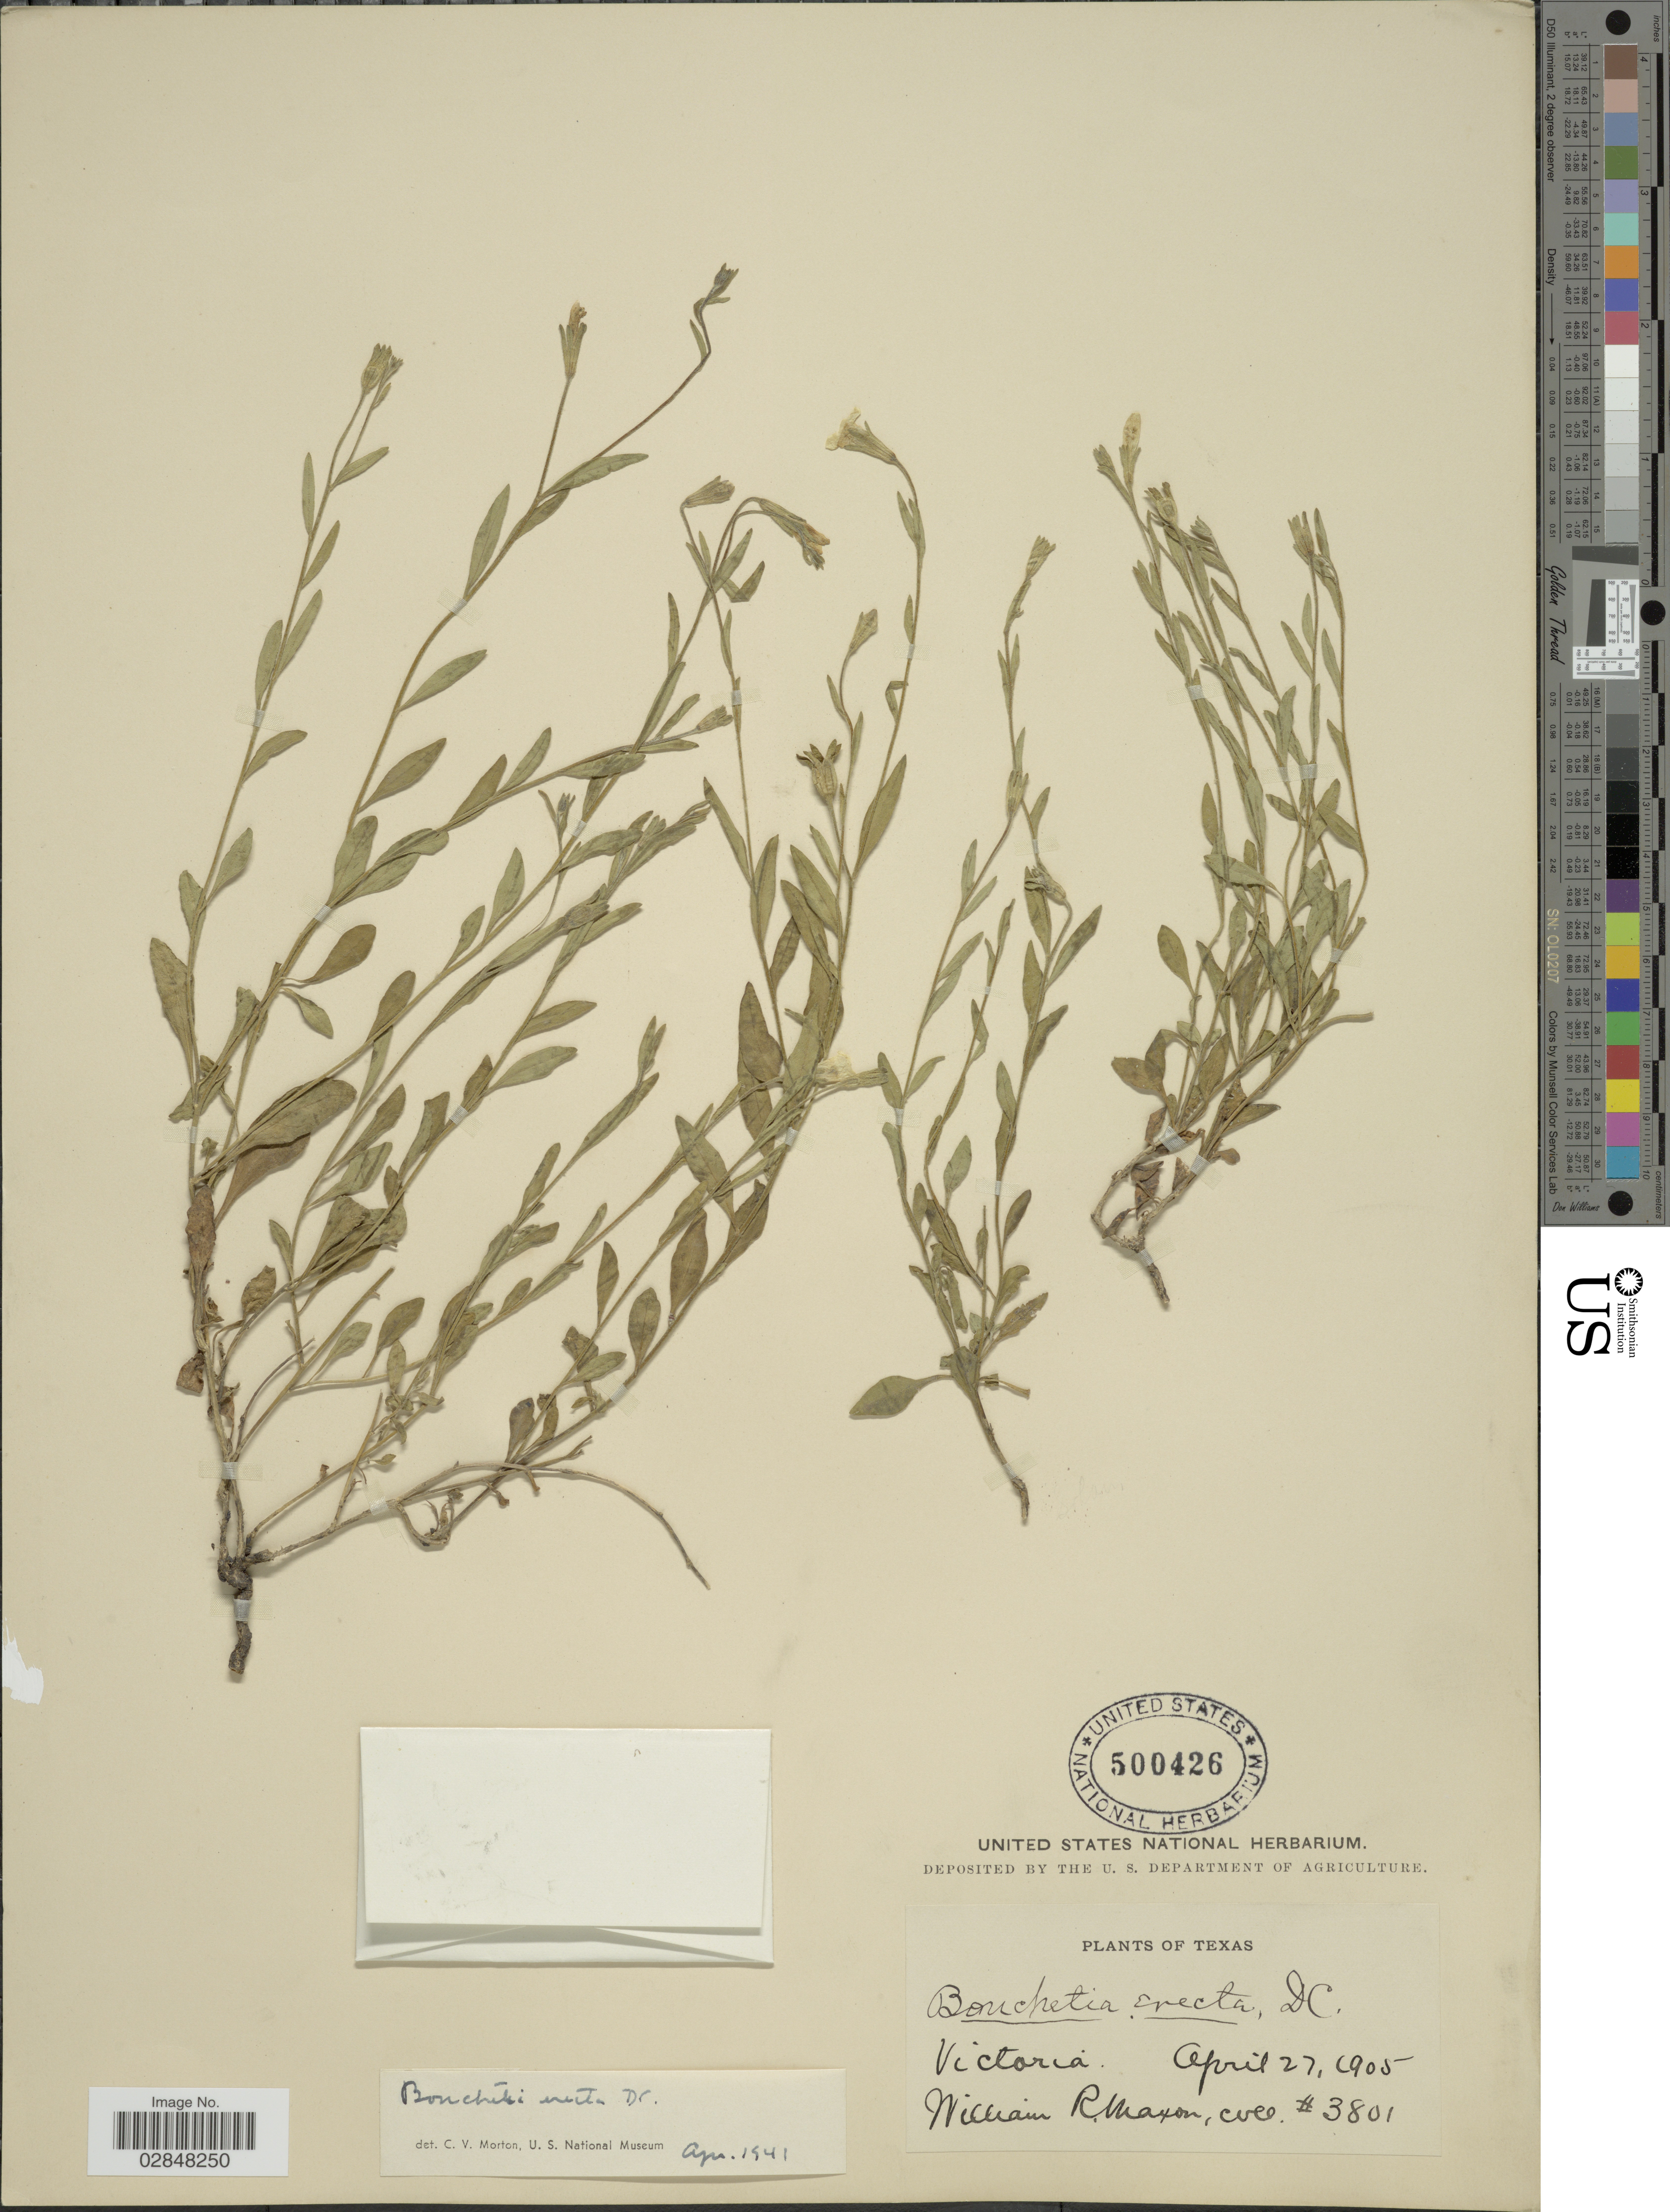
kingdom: Plantae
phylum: Tracheophyta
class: Magnoliopsida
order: Solanales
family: Solanaceae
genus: Bouchetia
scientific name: Bouchetia erecta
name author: DC.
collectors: W. R. Maxon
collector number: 3801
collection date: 1905-04-27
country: United States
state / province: Texas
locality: Victoria.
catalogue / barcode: US 500426